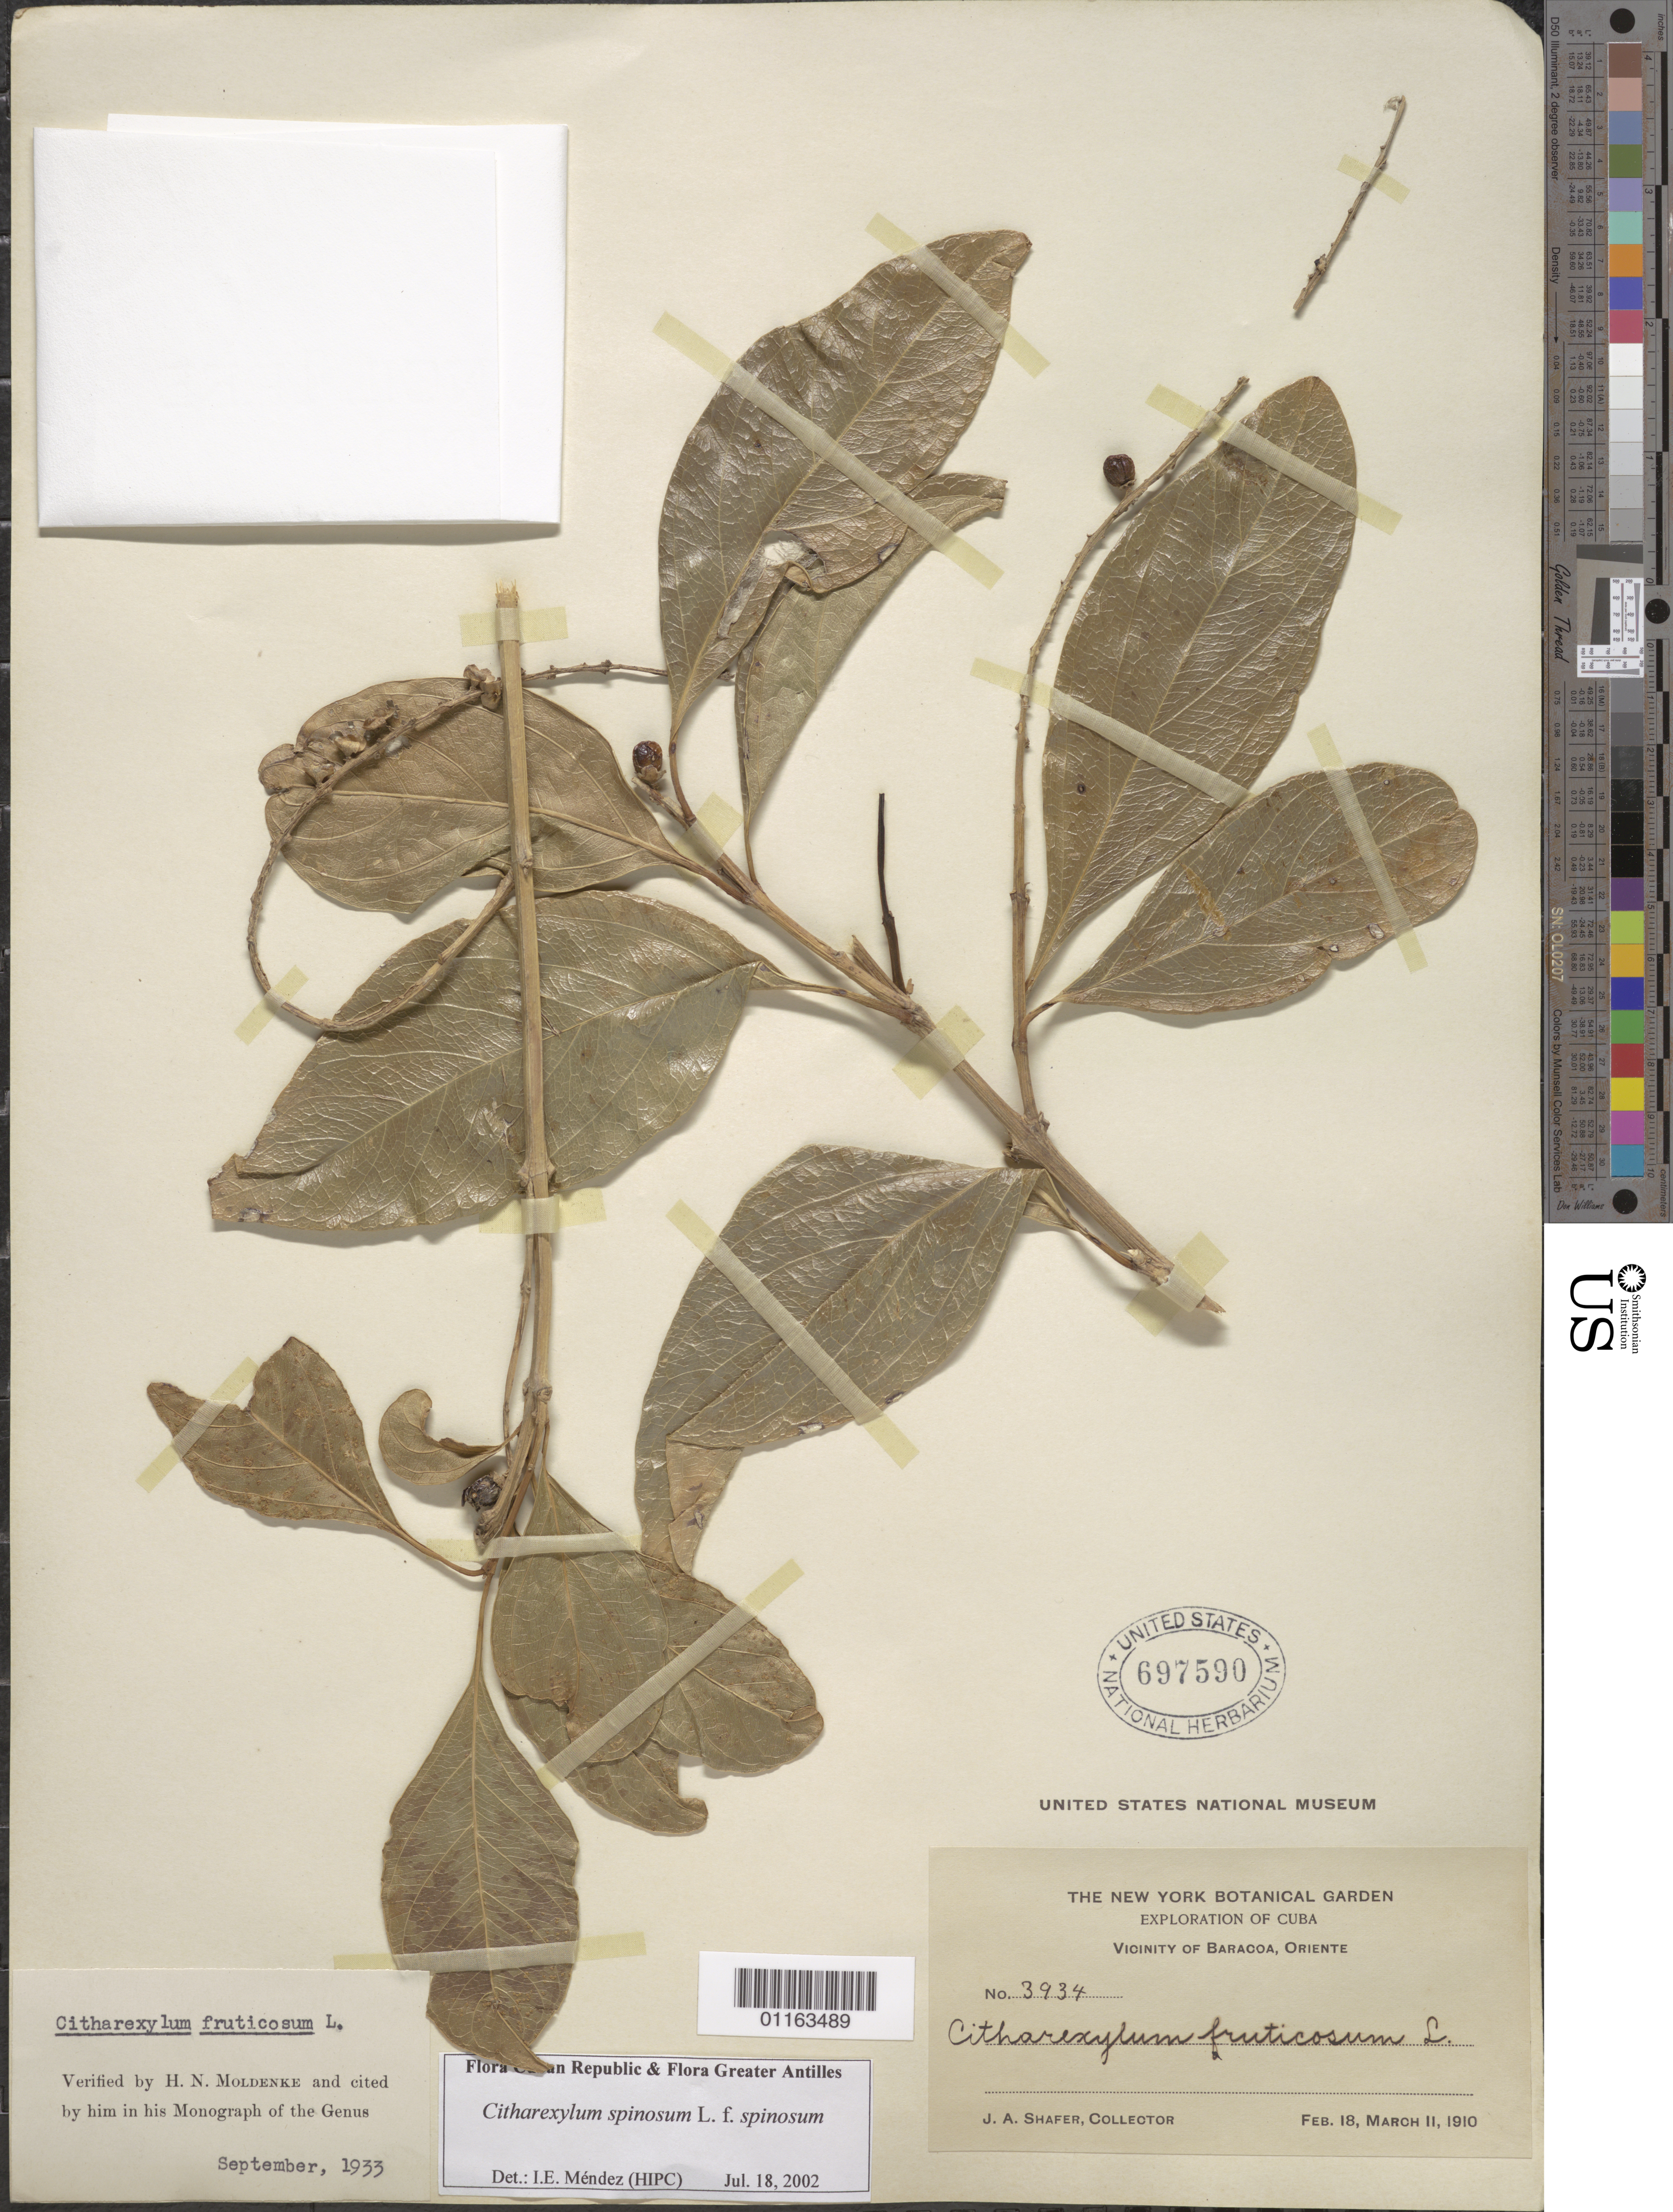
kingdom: Plantae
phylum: Tracheophyta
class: Magnoliopsida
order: Lamiales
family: Verbenaceae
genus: Citharexylum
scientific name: Citharexylum spinosum f. spinosum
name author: L.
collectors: J. A. Shafer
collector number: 3934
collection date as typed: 18 Feb 1910 and 11 Mar 1910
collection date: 1910-02-18,1910-03-11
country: Cuba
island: Cuba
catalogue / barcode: US 697590